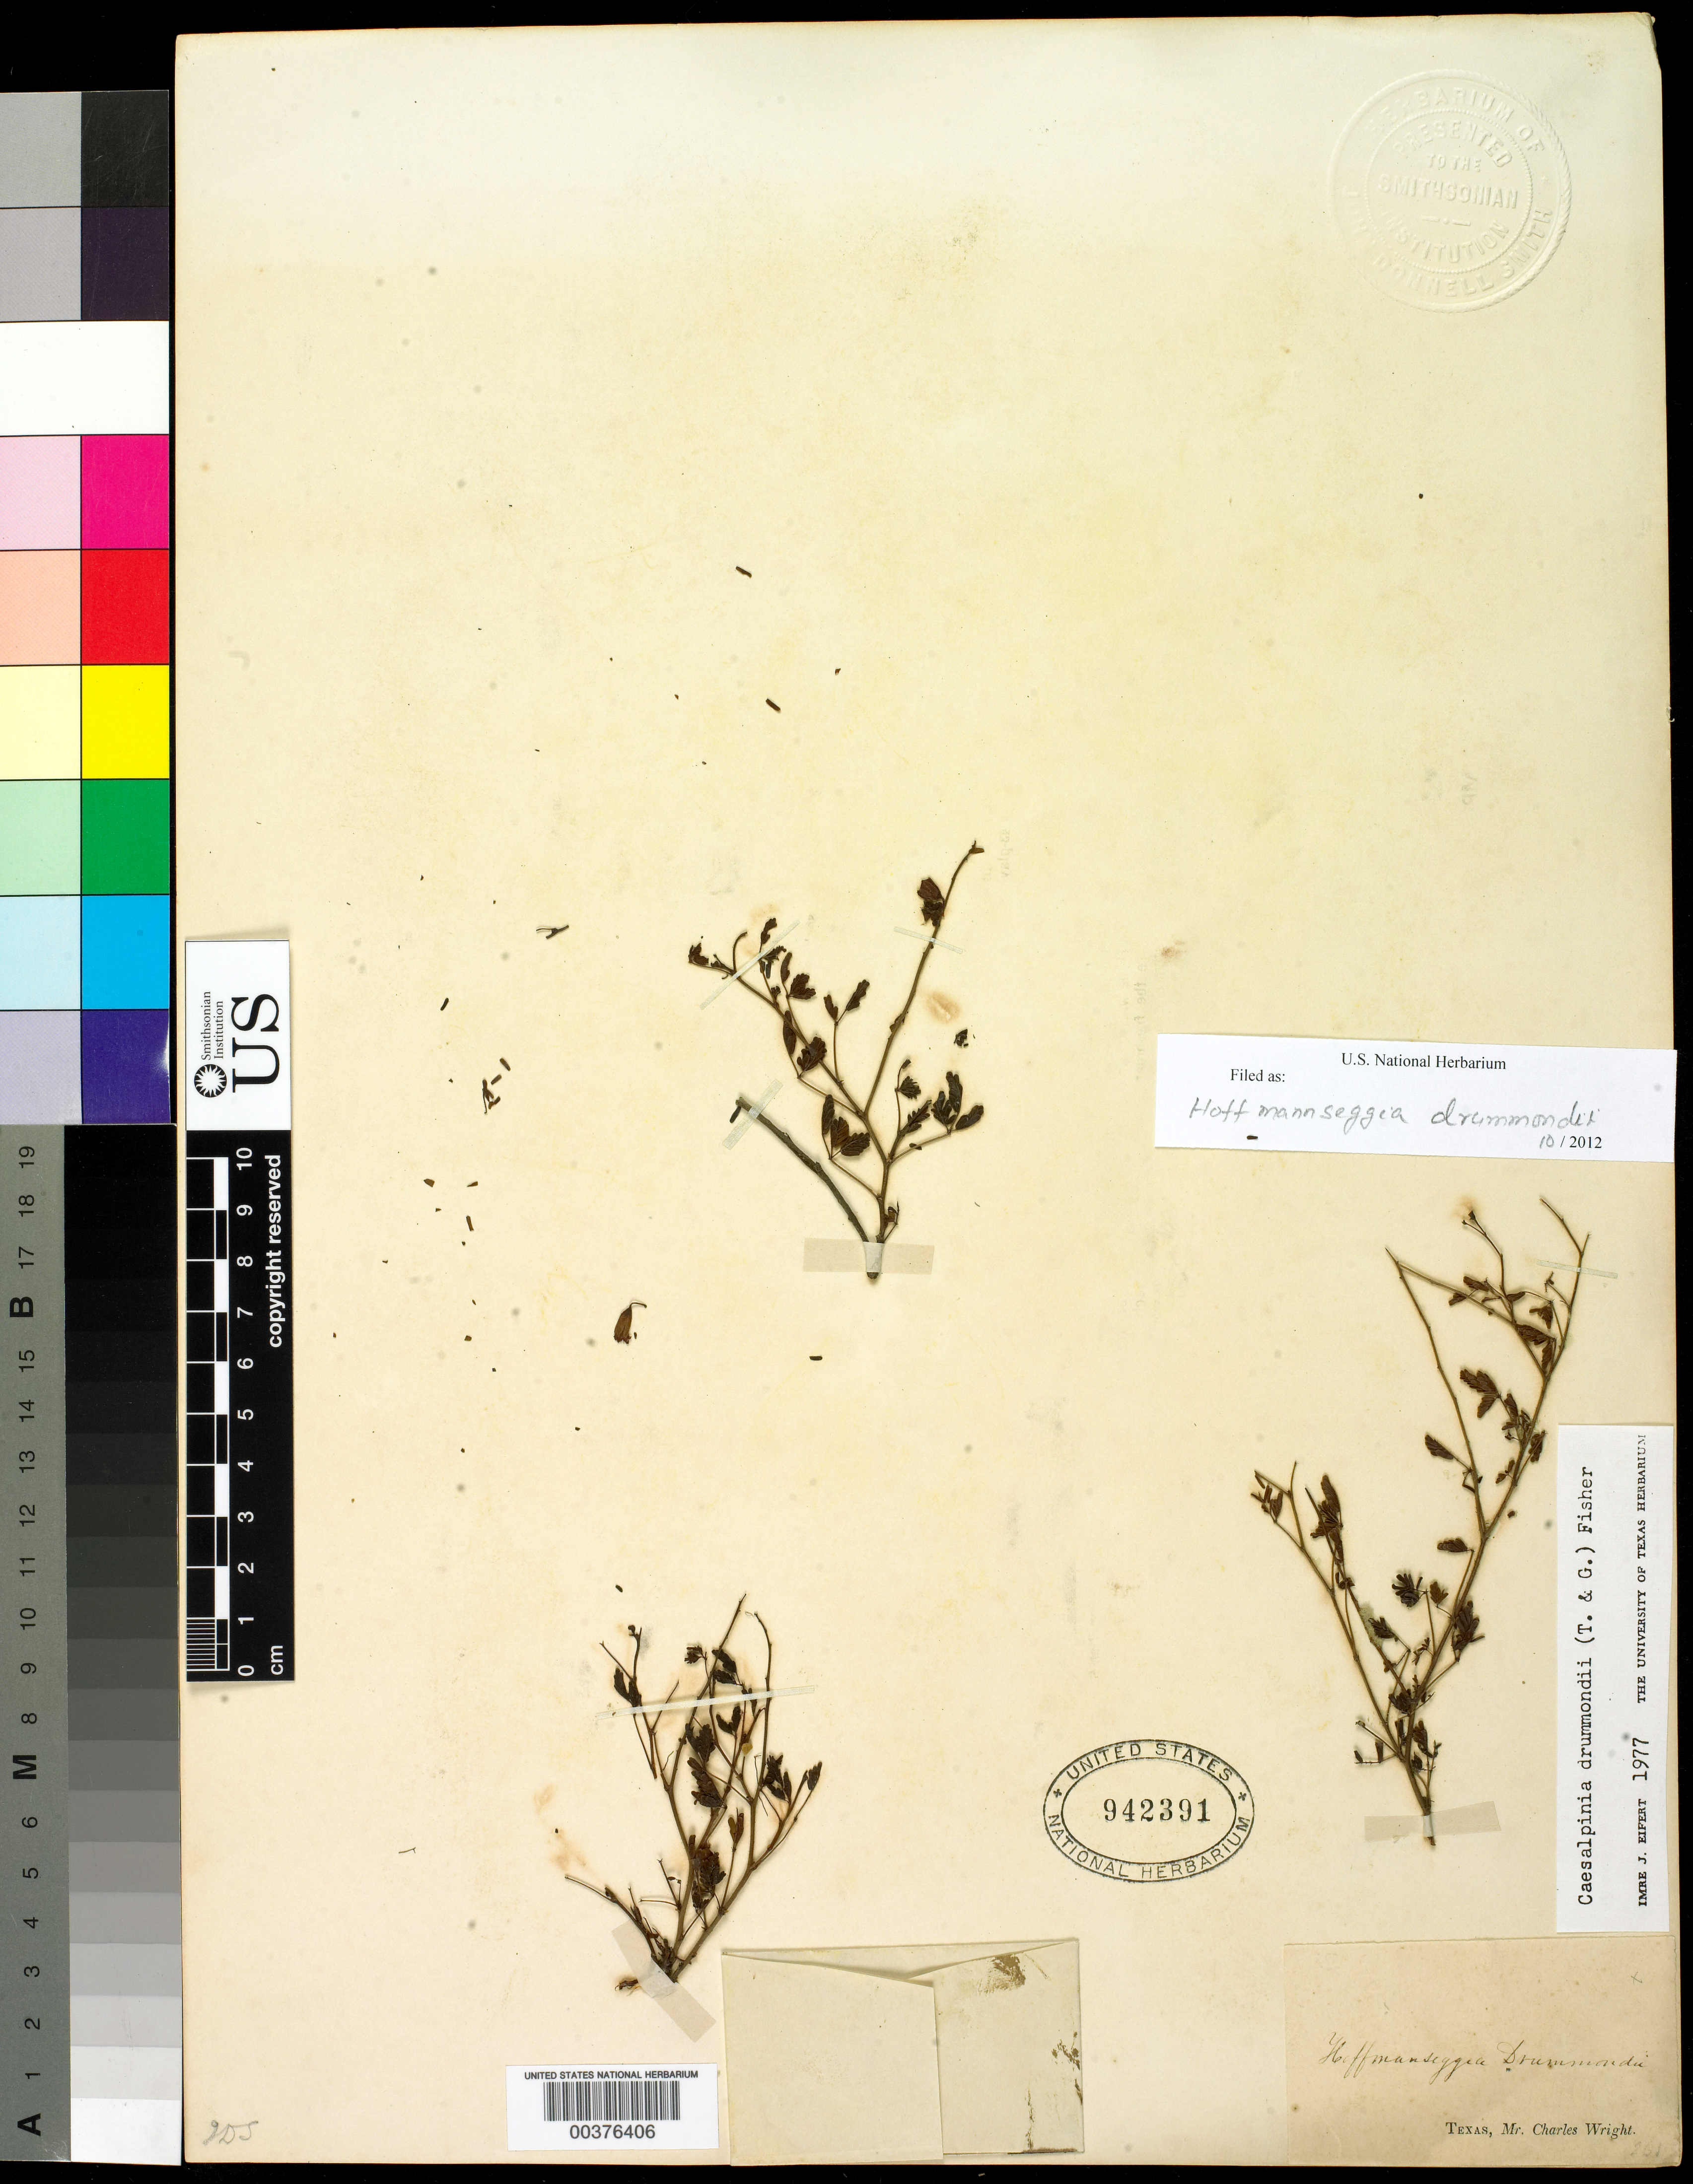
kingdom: Plantae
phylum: Tracheophyta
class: Magnoliopsida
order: Fabales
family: Fabaceae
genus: Hoffmannseggia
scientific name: Hoffmannseggia drummondii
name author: Torr. & A. Gray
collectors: C. Wright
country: United States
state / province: Texas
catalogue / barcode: US 942391